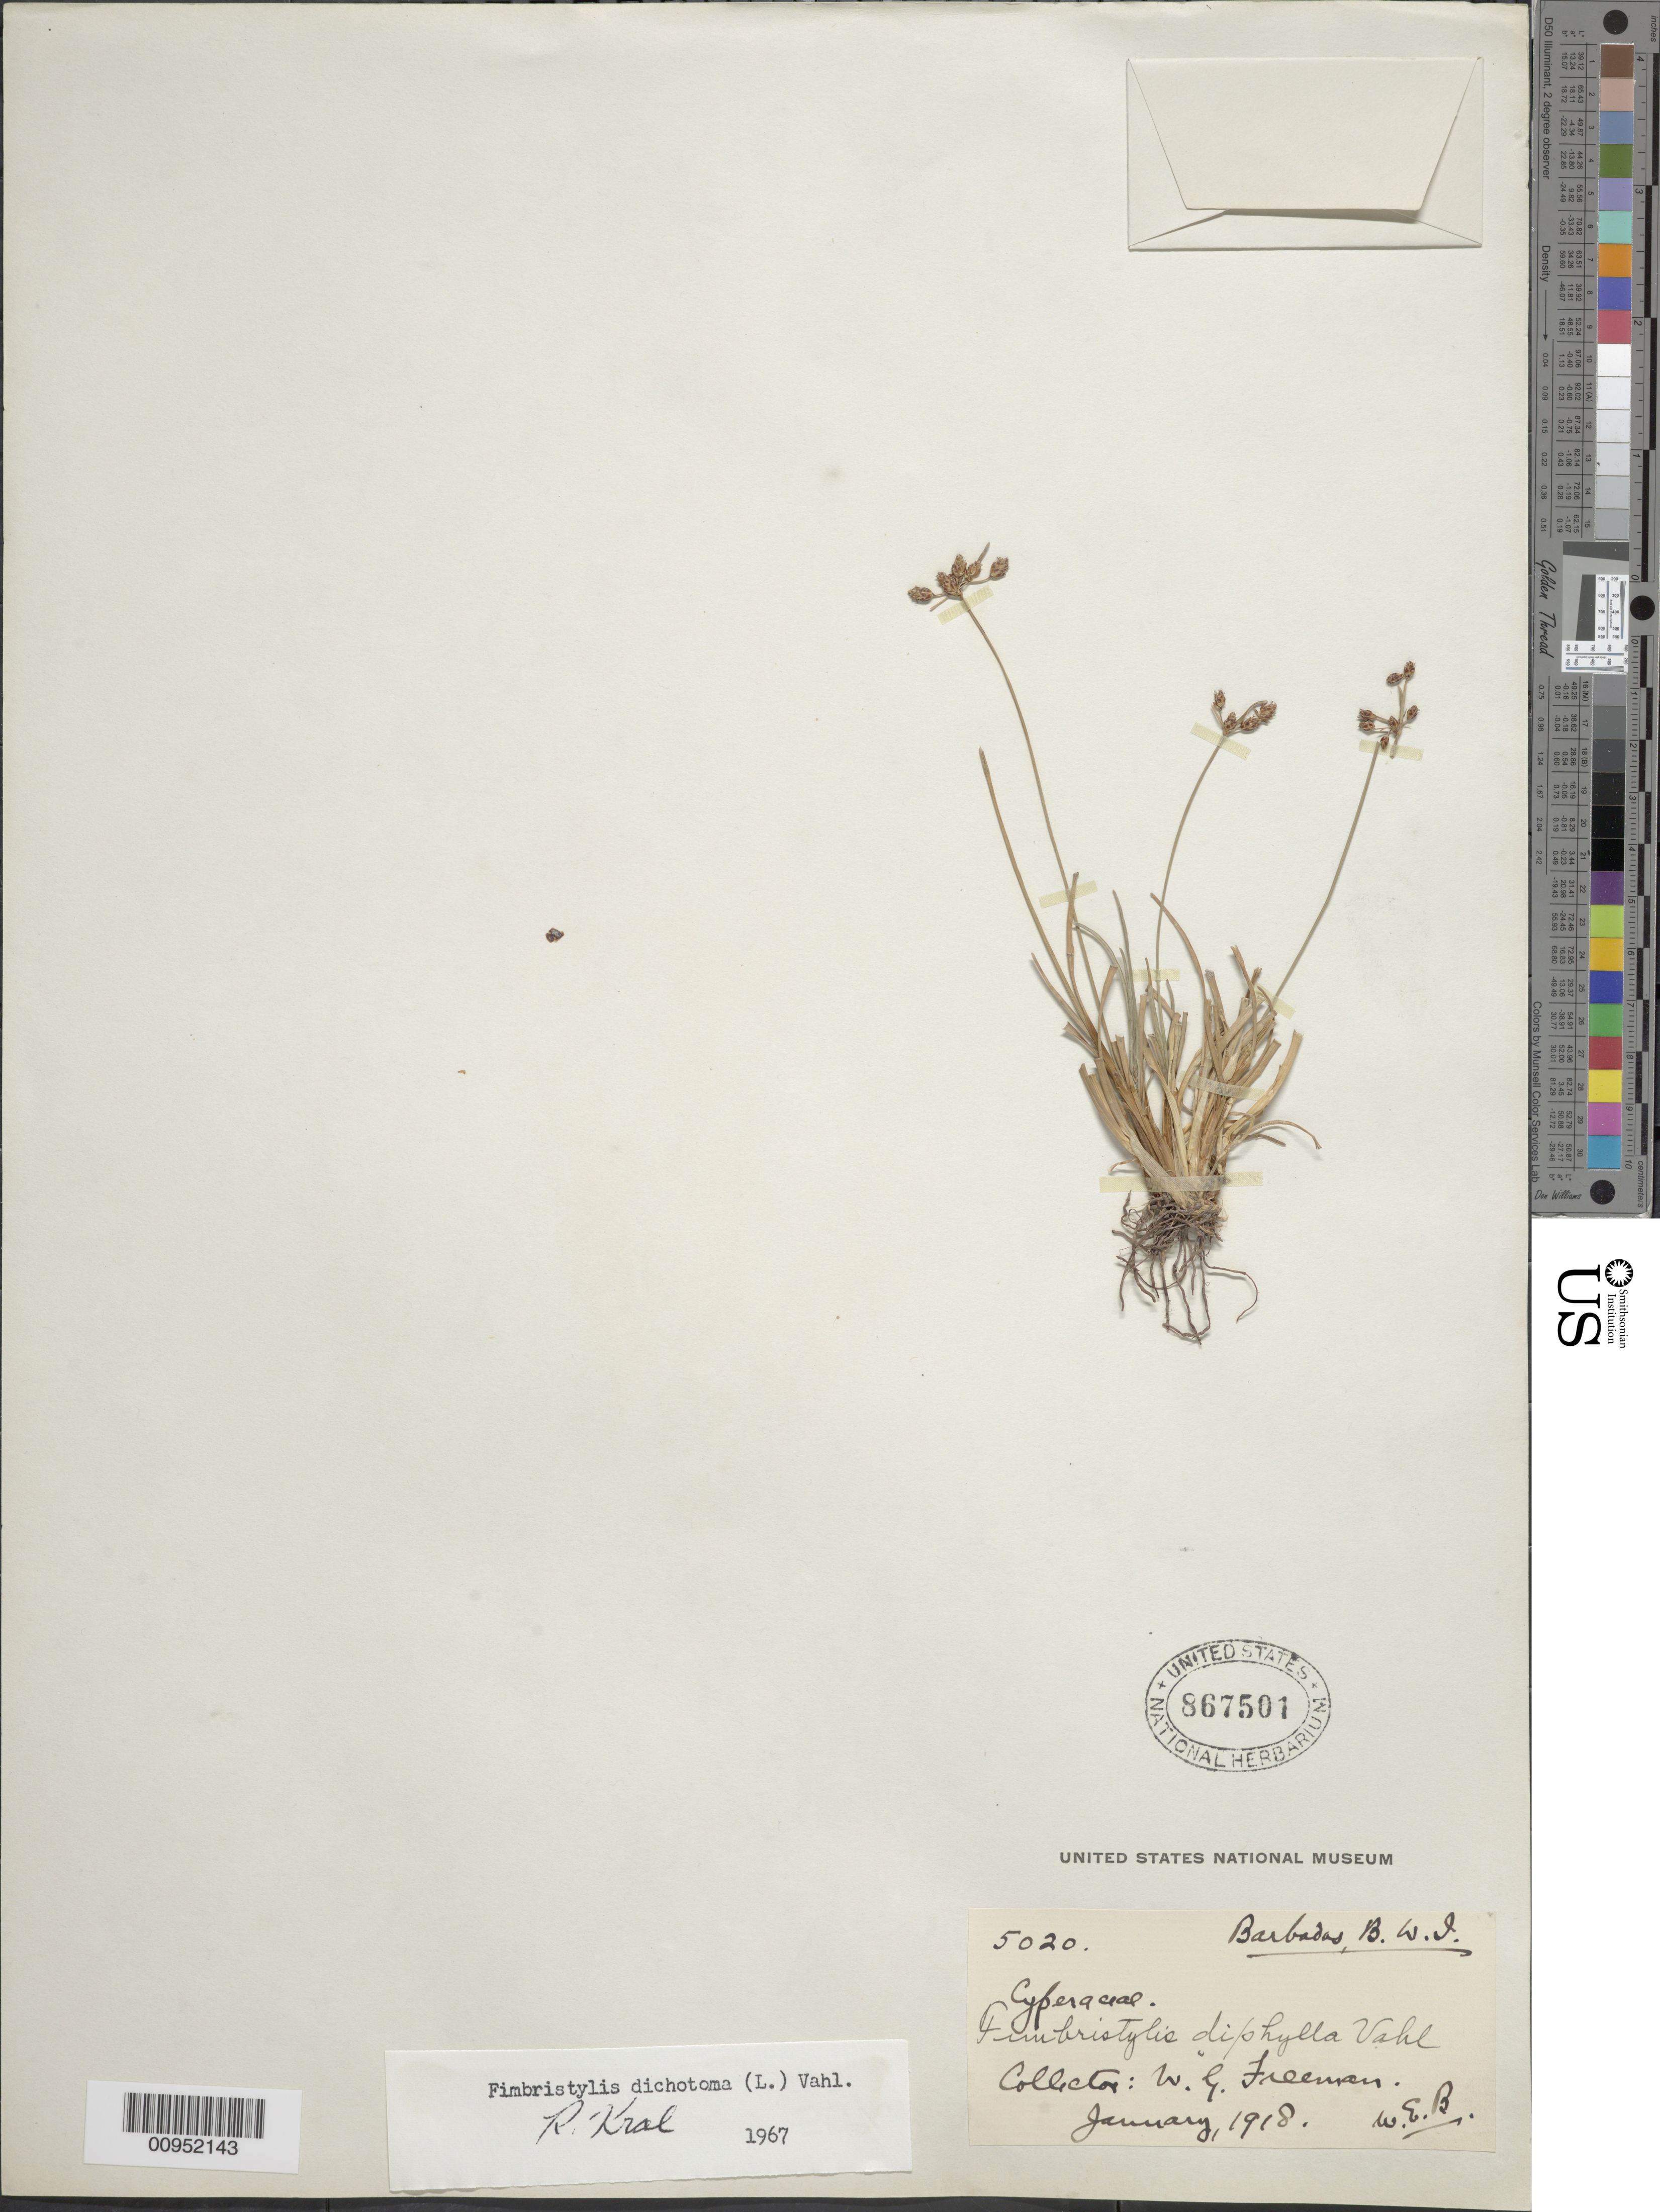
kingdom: Plantae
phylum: Tracheophyta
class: Liliopsida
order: Poales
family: Cyperaceae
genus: Fimbristylis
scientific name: Fimbristylis dichotoma subsp. dichotoma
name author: (L.) Vahl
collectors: W. Freeman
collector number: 5020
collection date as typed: Jan 1918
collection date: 1918-01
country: Barbados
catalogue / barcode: US 867501